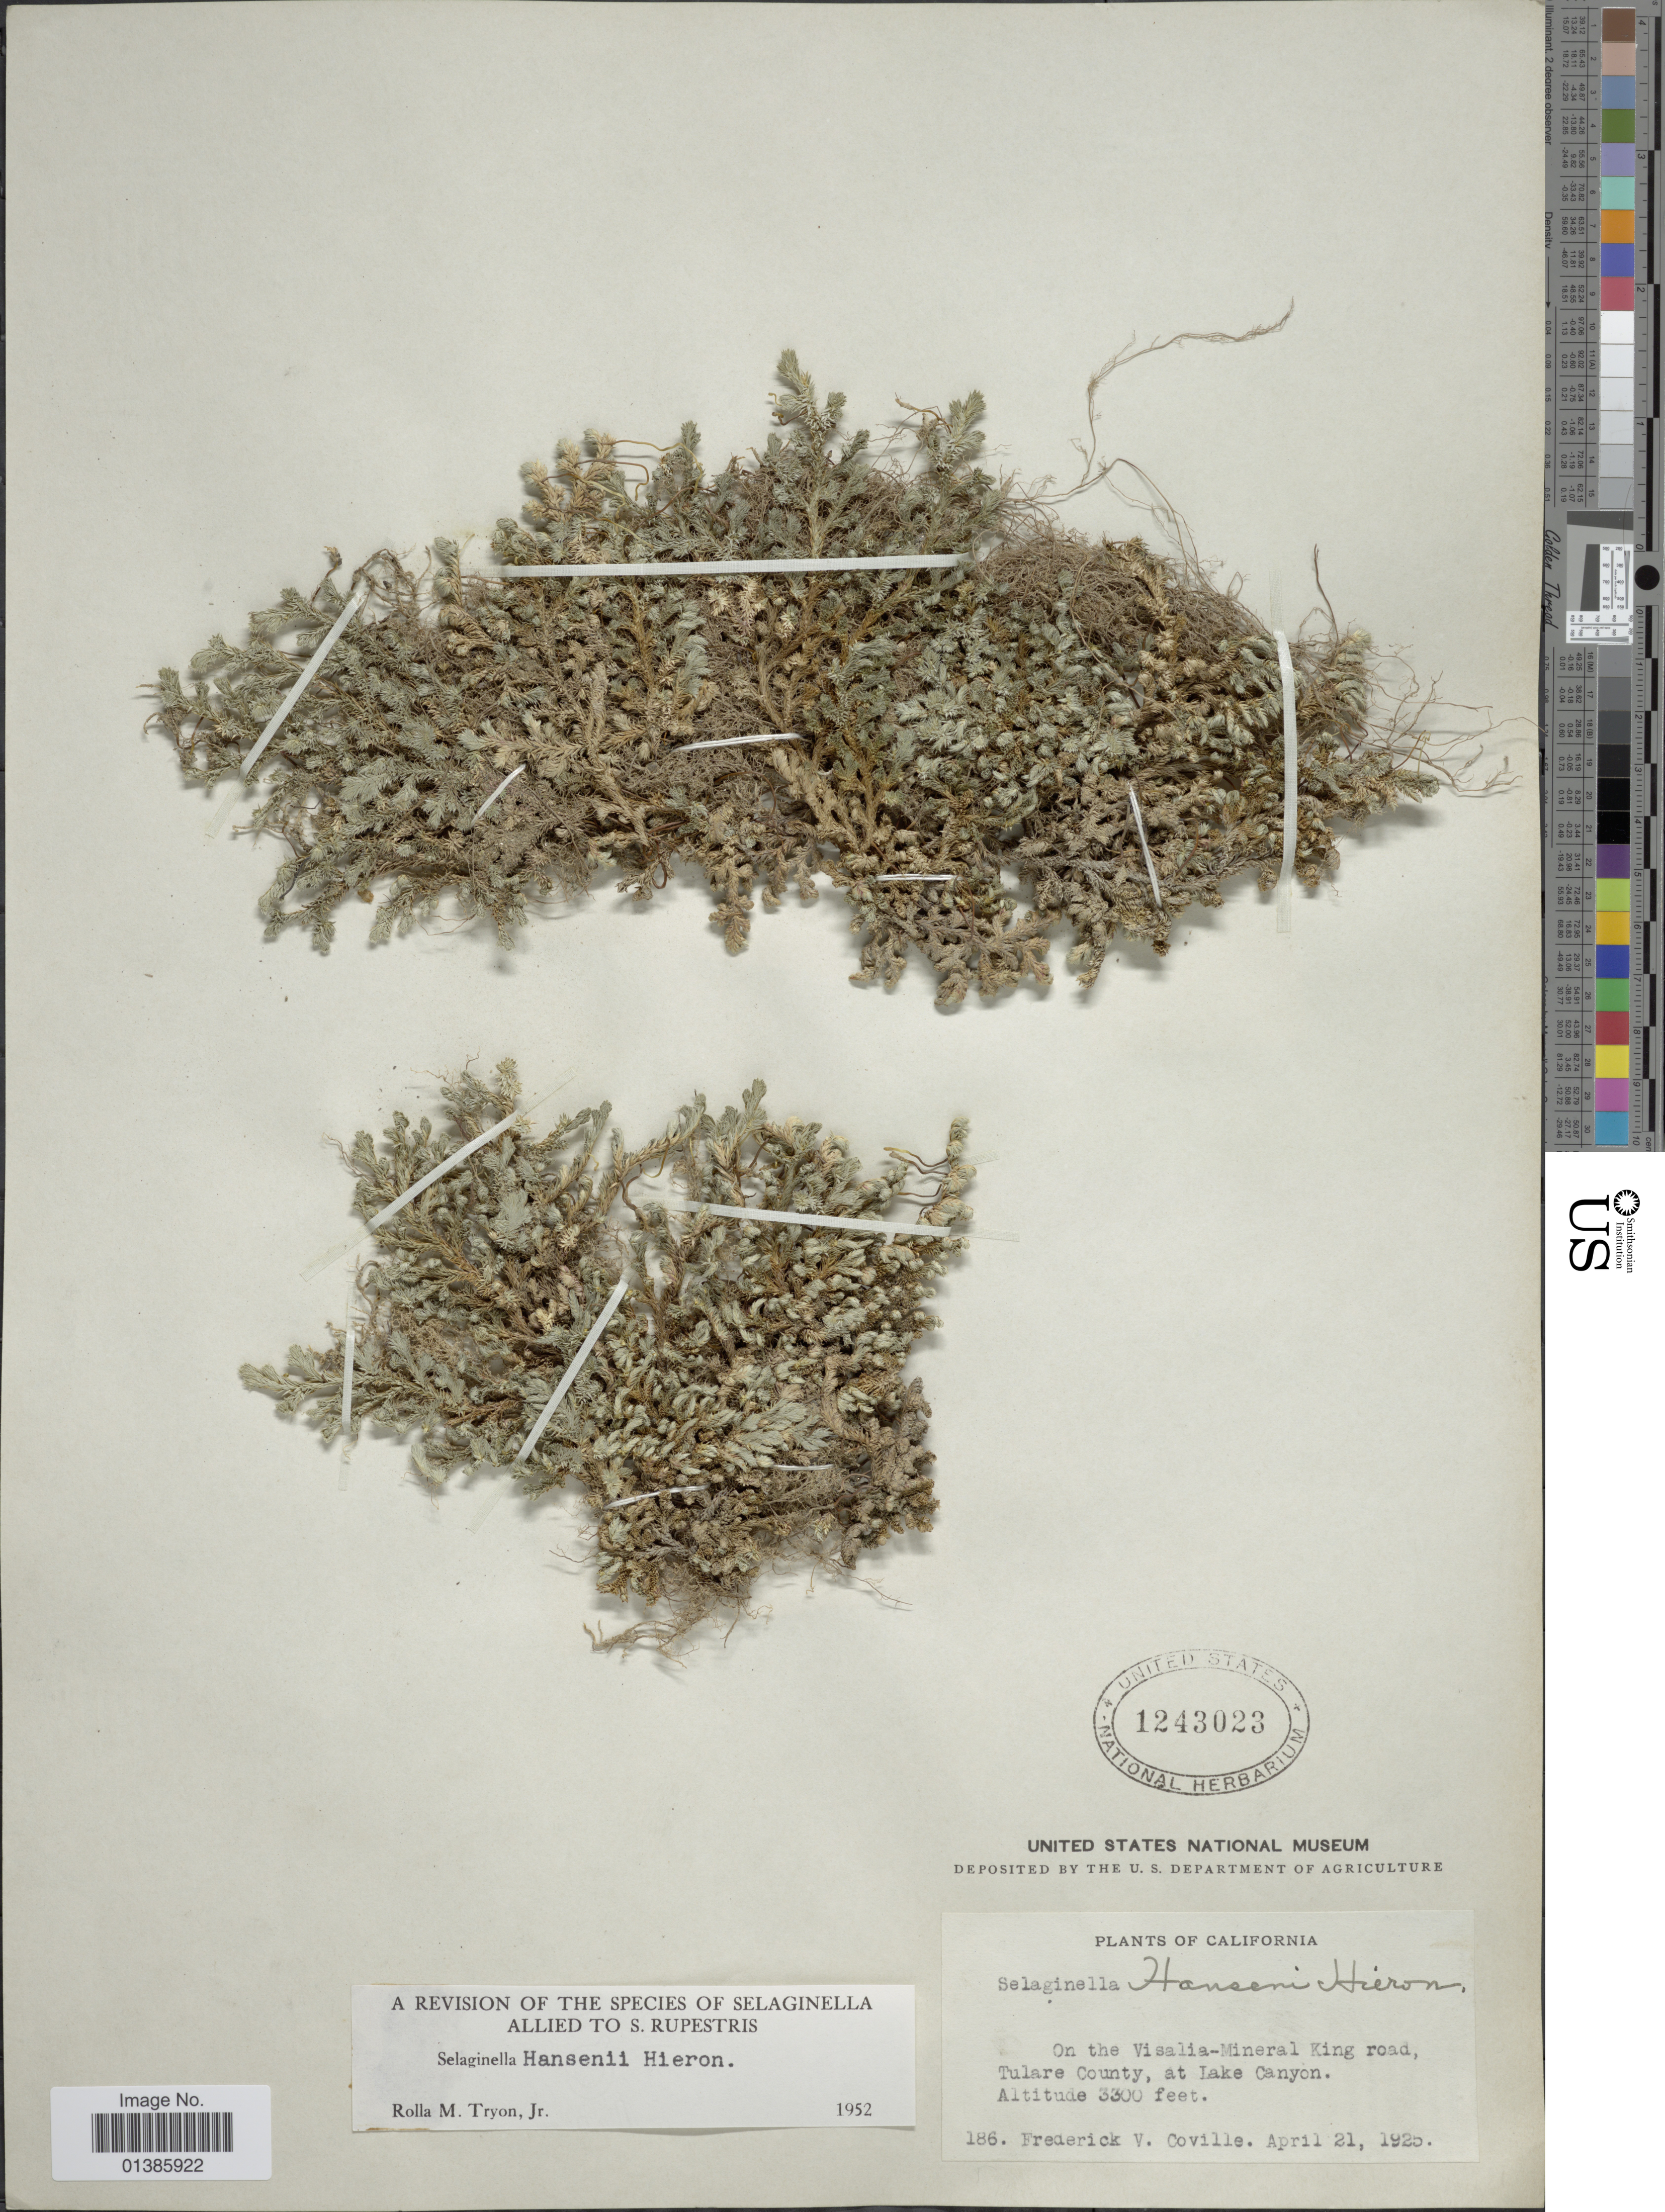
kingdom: Plantae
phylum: Tracheophyta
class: Lycopodiopsida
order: Selaginellales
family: Selaginellaceae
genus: Selaginella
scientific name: Selaginella hansenii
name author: Hieron.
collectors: F. V. Coville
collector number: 186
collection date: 1925-04-21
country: United States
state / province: California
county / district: Tulare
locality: On the Visalia-Mineral King road, Tulare County, at Lake Canyon.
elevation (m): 1006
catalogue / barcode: US 1243023